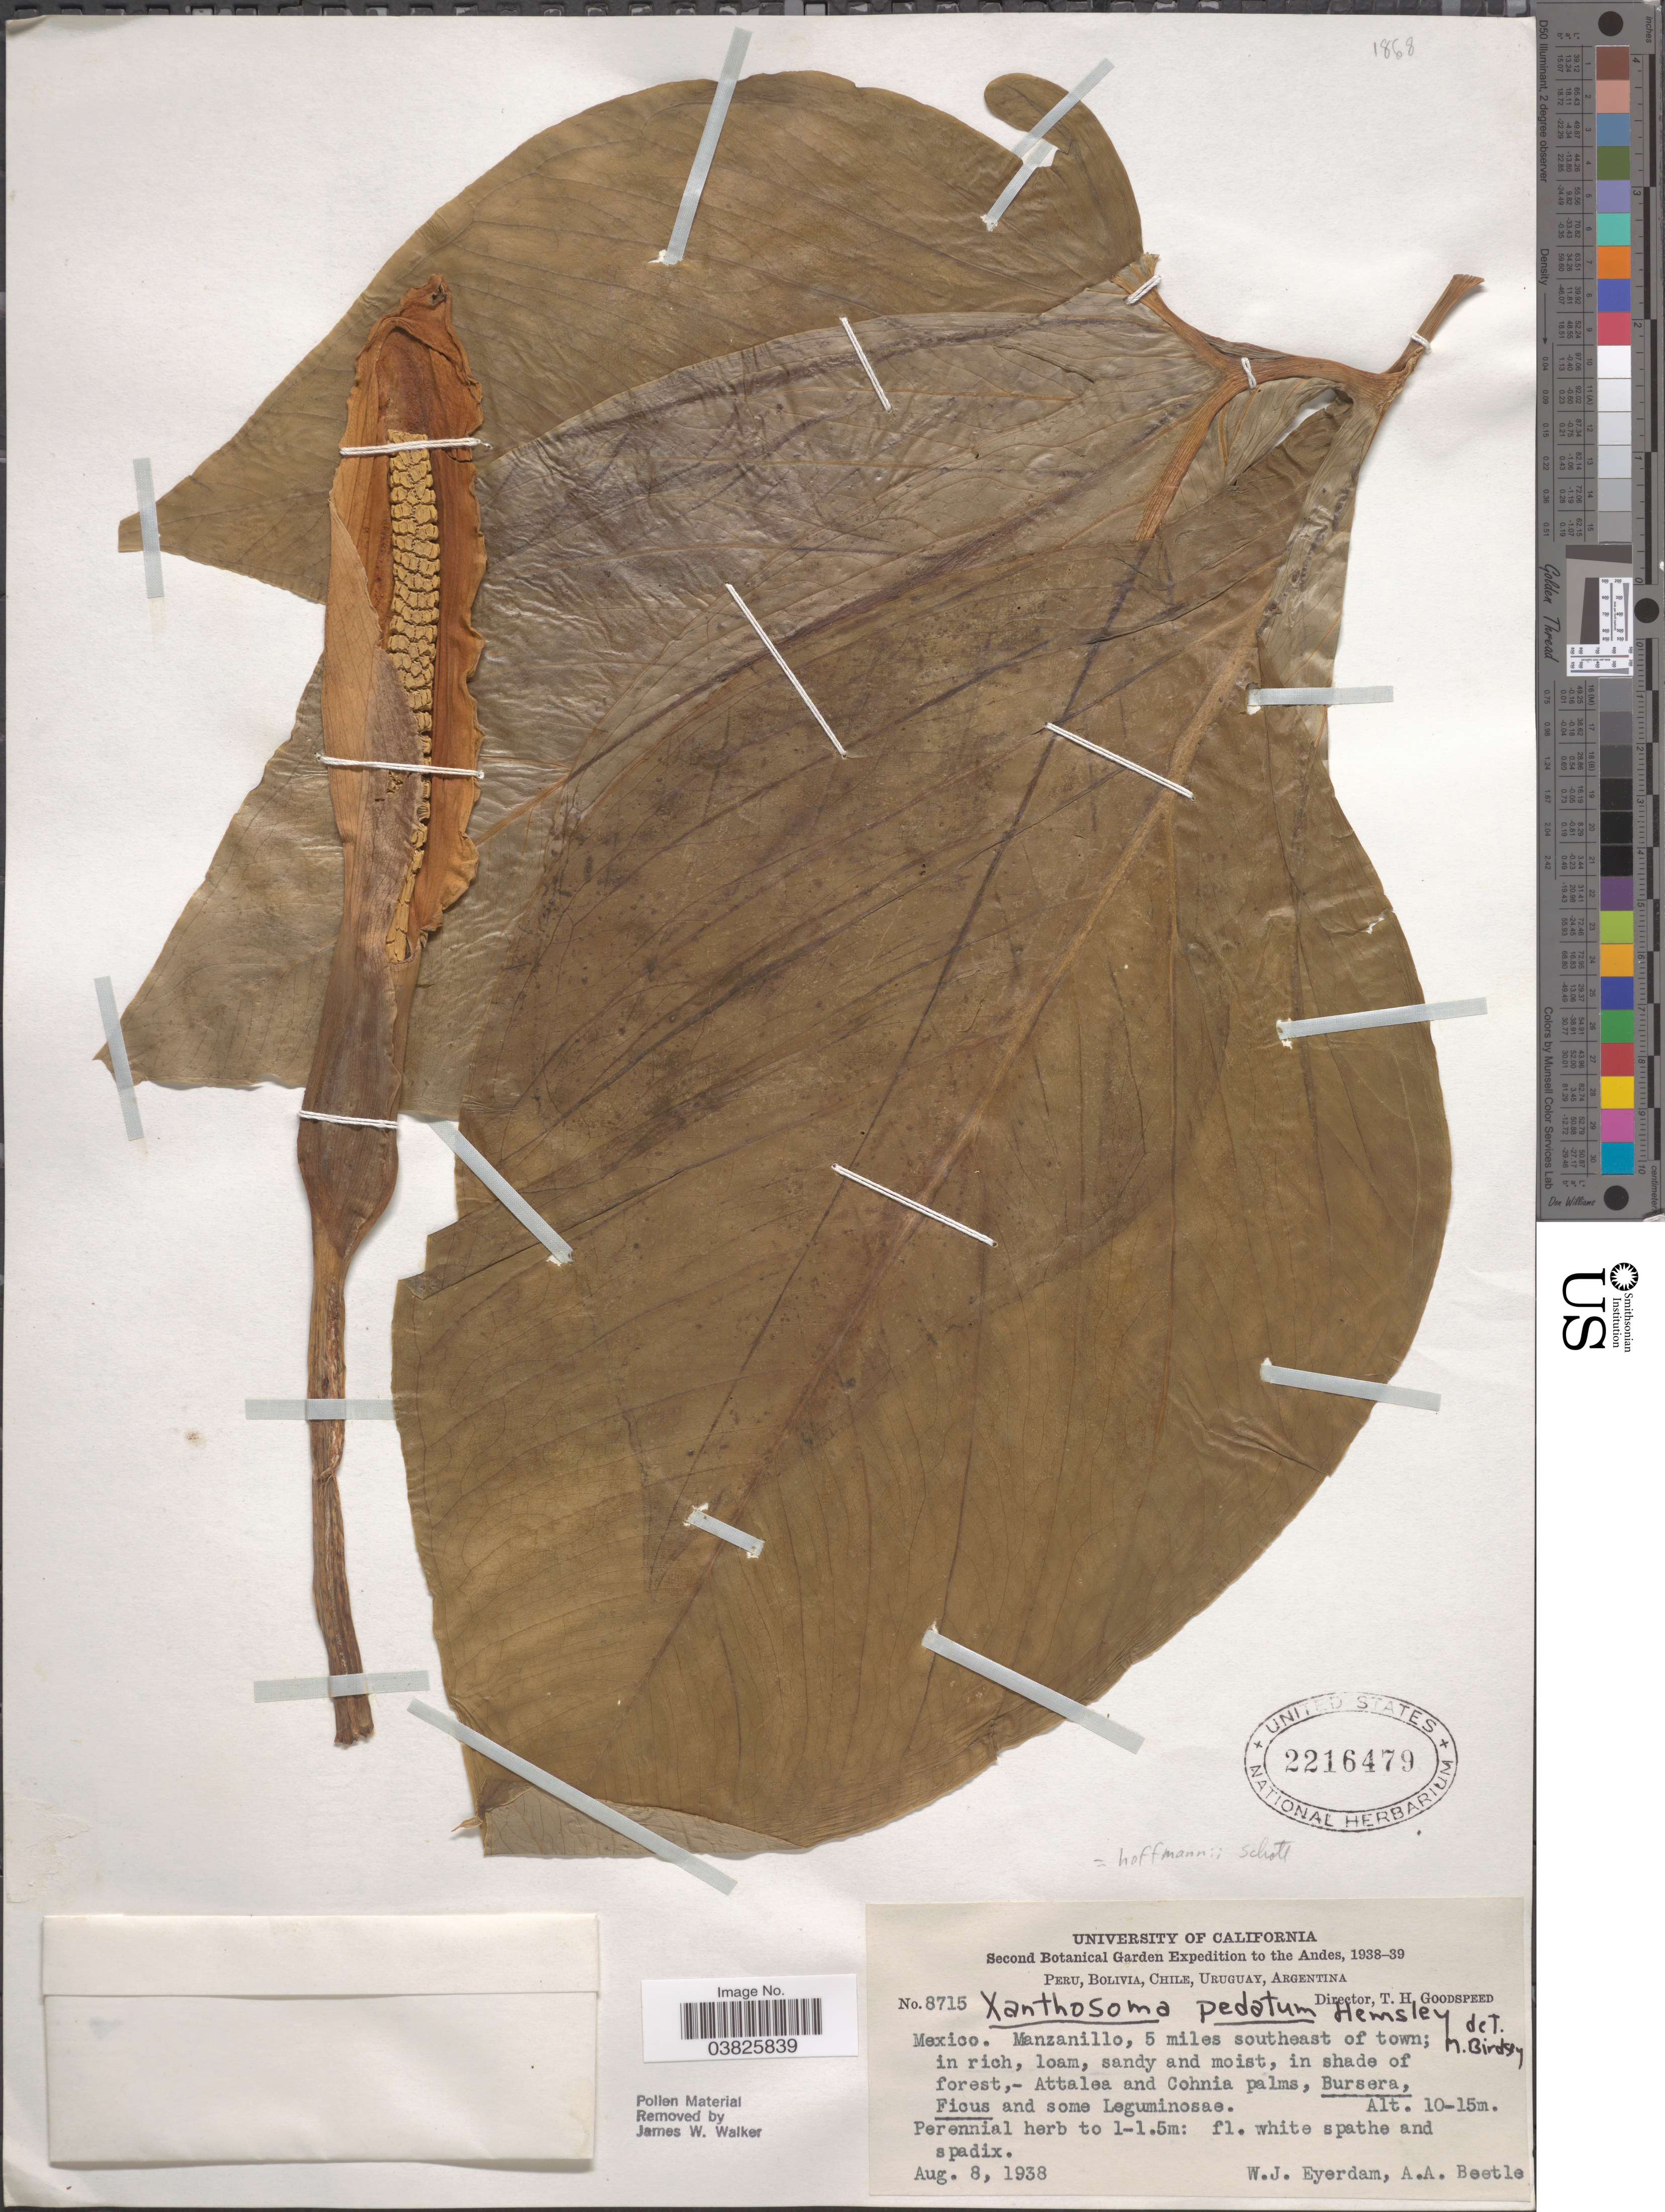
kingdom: Plantae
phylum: Tracheophyta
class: Liliopsida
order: Alismatales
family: Araceae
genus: Xanthosoma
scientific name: Xanthosoma hoffmannii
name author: (Schott) Schott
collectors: W. J. Eyerdam & A. A. Beetle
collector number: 8715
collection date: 1938-08-08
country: Mexico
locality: Manzanillo, 5 miles southeast of town.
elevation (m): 10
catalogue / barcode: US 2216479